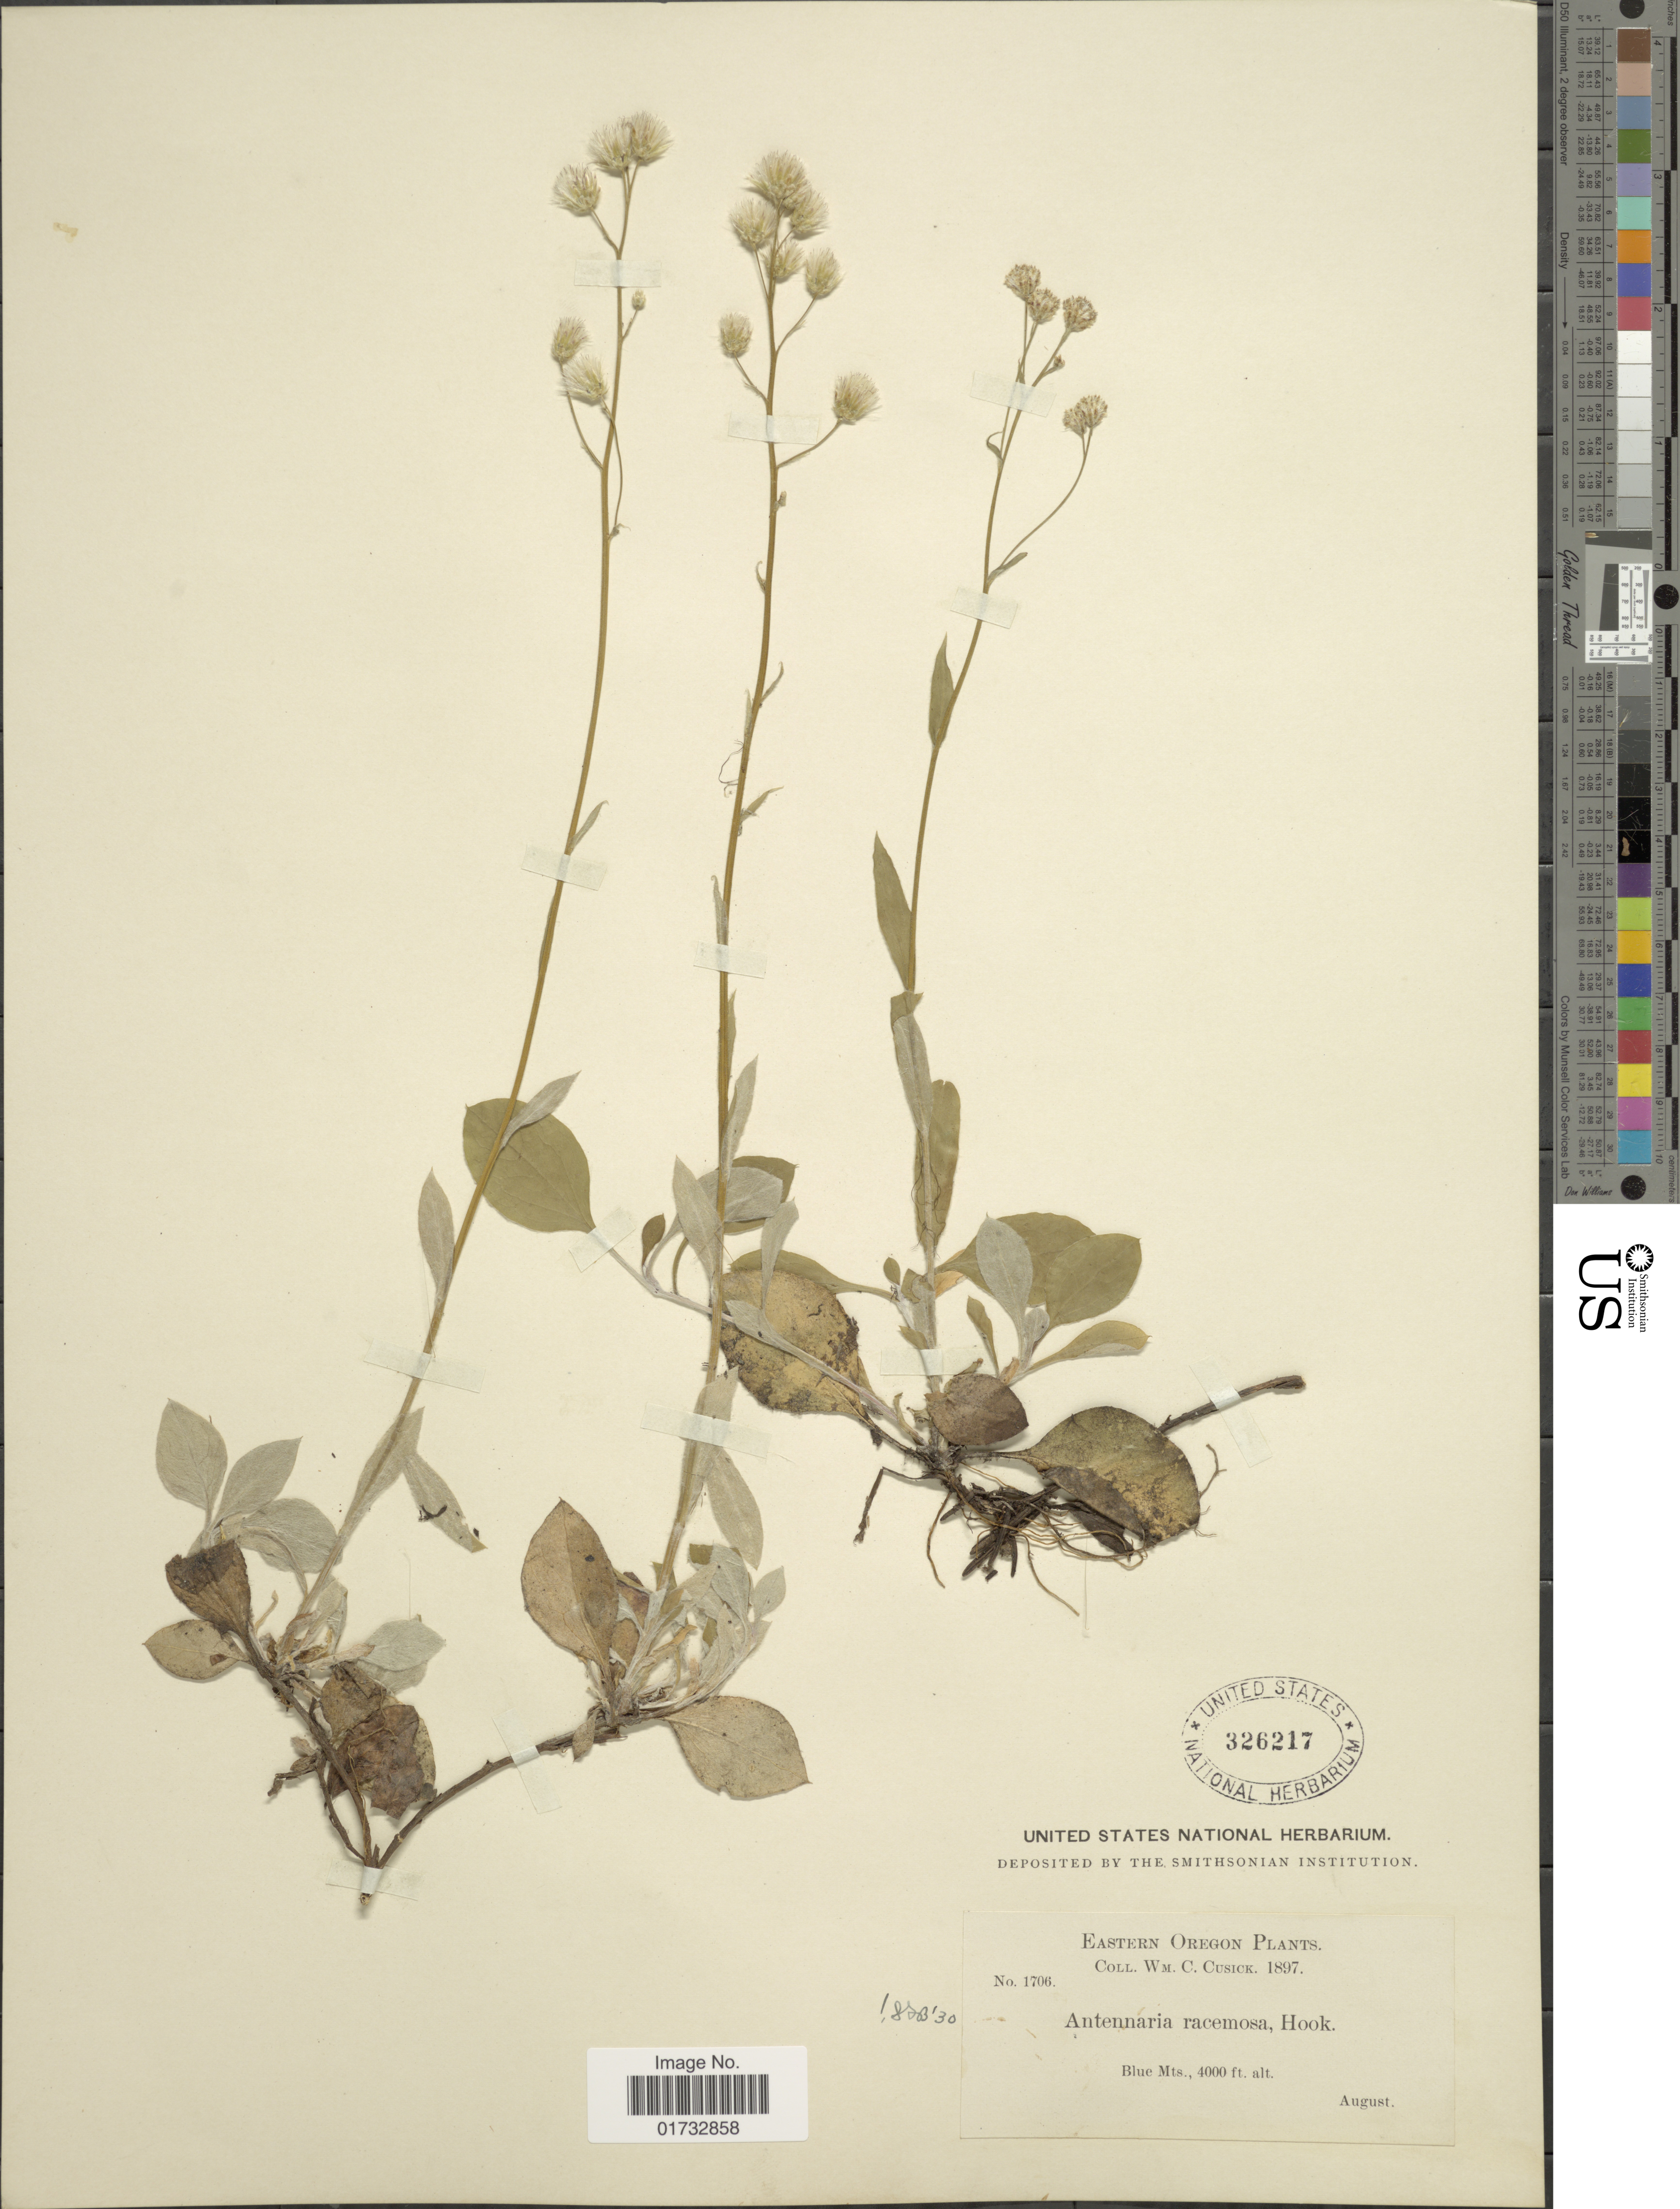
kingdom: Plantae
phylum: Tracheophyta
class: Magnoliopsida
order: Asterales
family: Asteraceae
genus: Antennaria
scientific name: Antennaria racemosa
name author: Hook.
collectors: W. C. Cusick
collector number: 1706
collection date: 1897-08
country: United States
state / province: Oregon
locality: Eastern Oregon, Blue Mts.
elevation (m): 1219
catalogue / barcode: US 326217